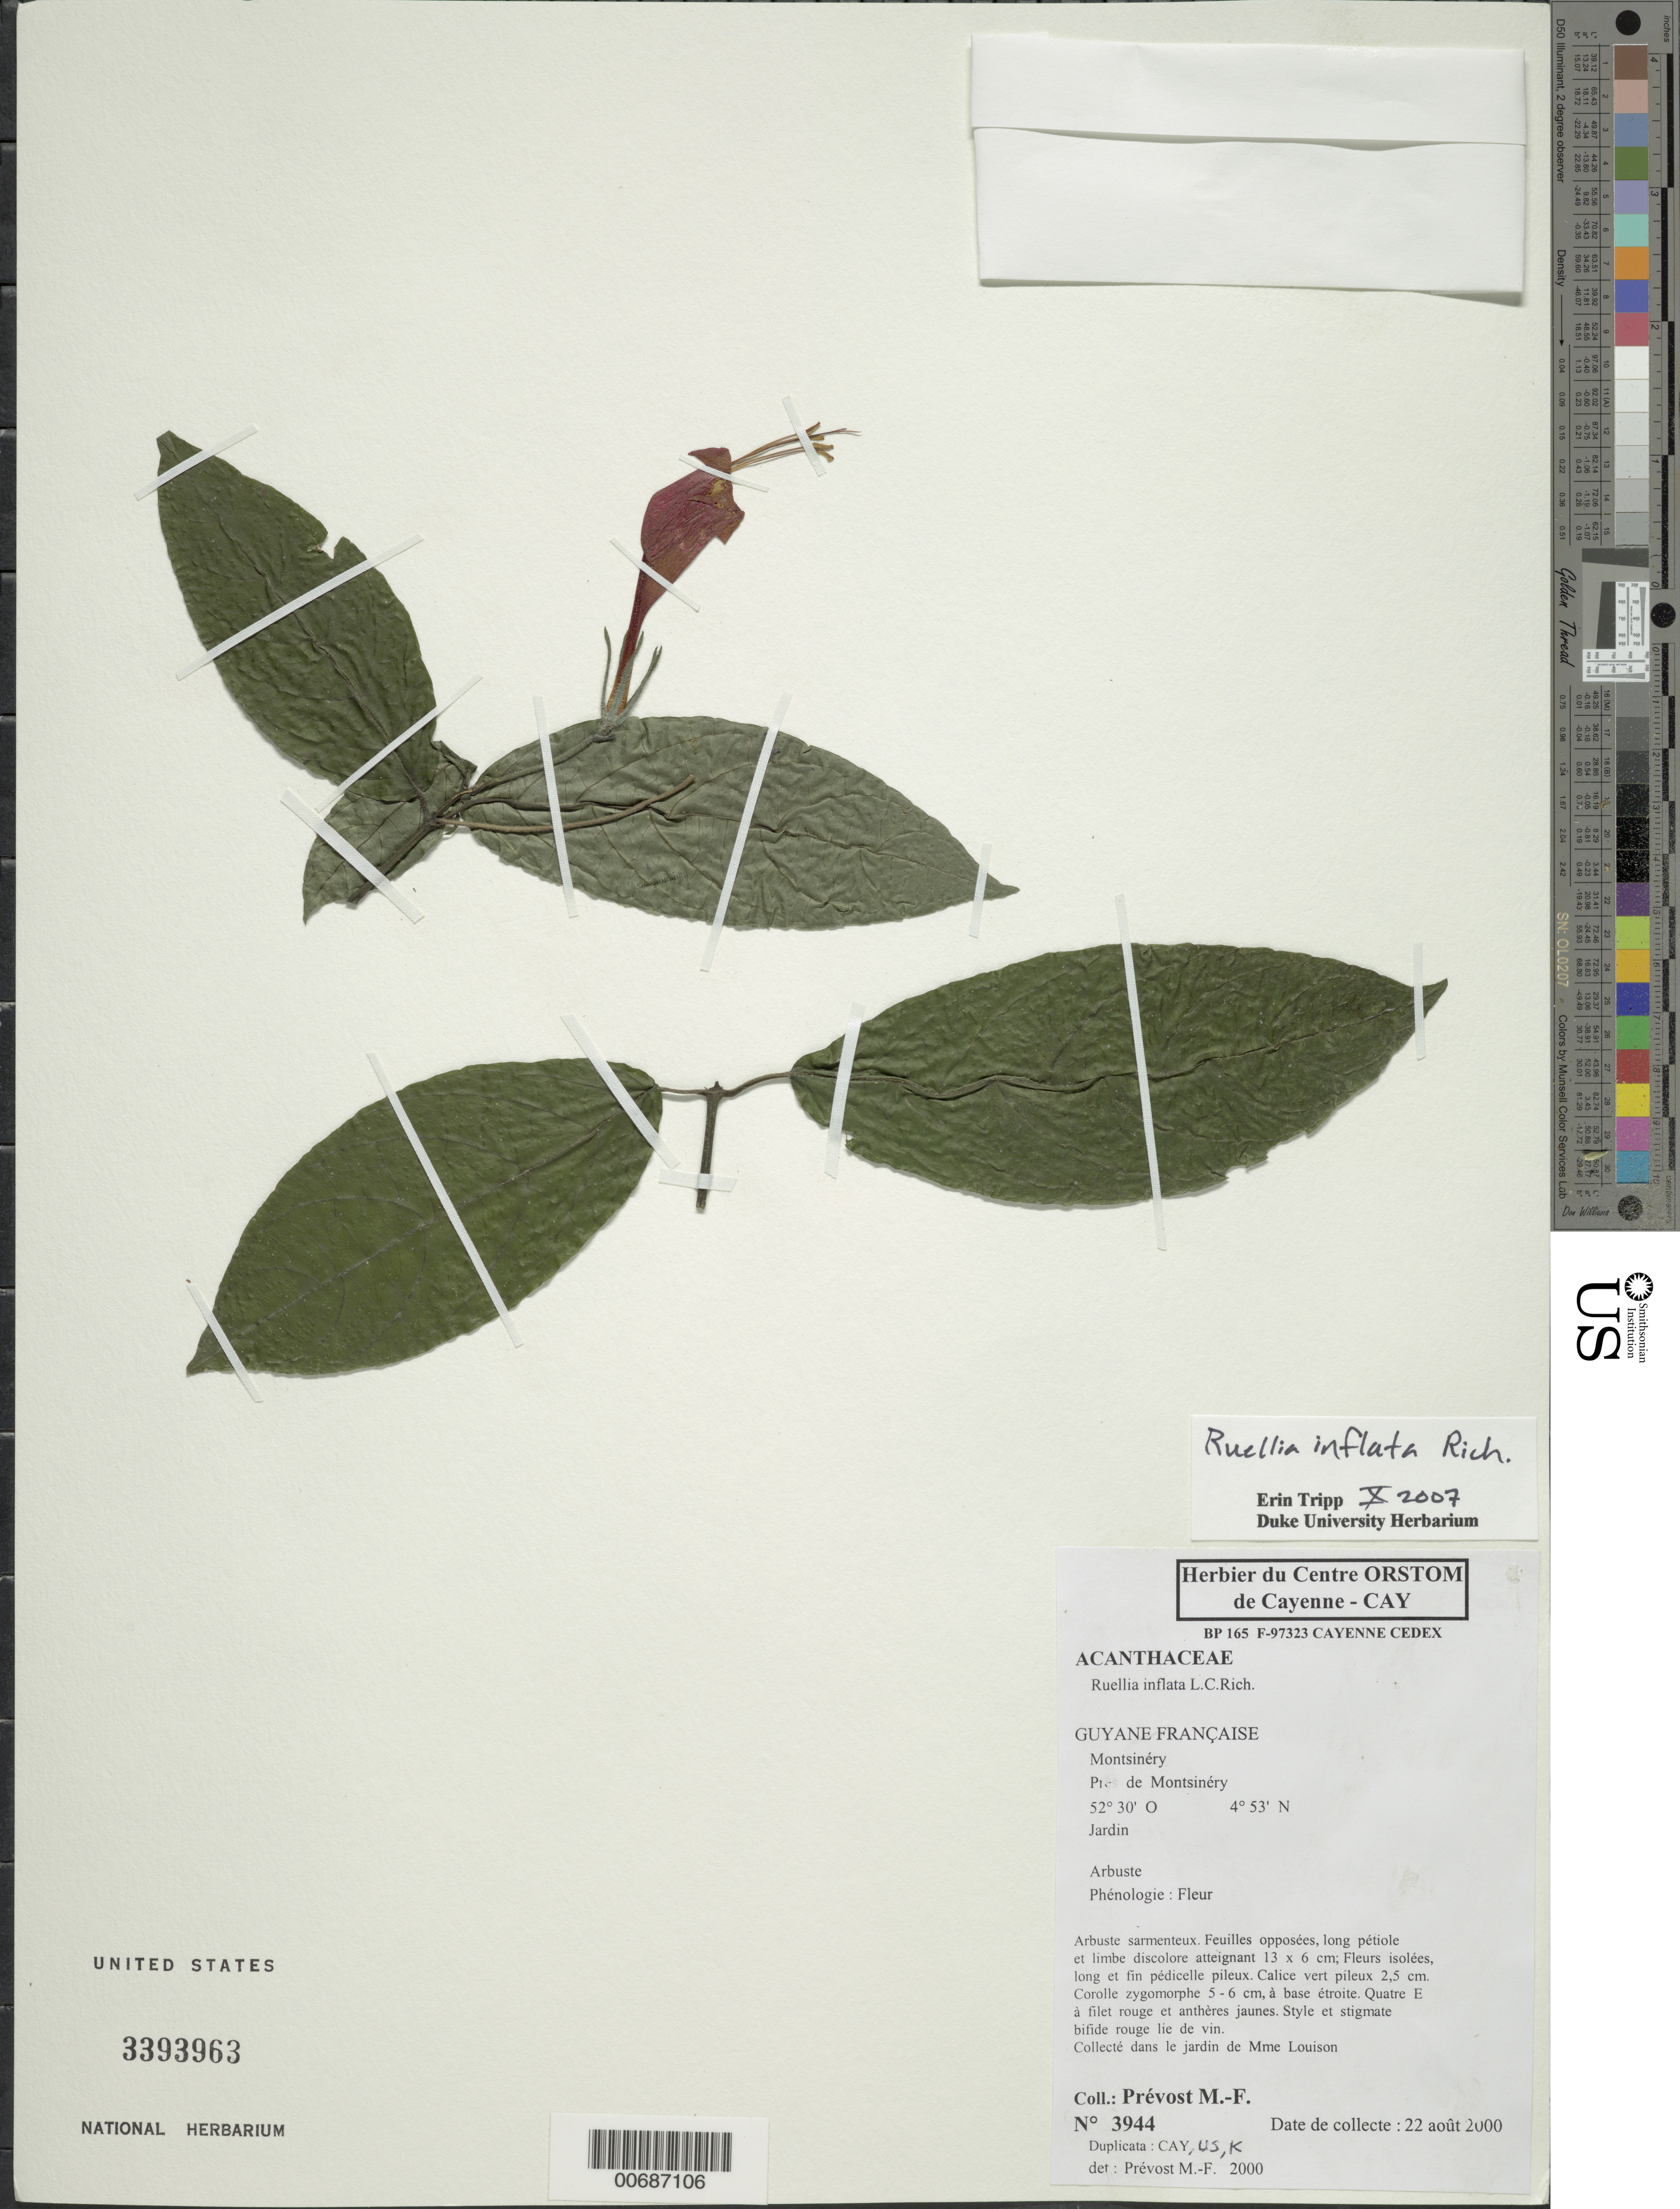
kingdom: Plantae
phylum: Tracheophyta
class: Magnoliopsida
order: Lamiales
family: Acanthaceae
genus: Ruellia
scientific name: Ruellia inflata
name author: Rich.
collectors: M.-F. Prévost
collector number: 3944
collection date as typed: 22-Aug-00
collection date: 2000-08-22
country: French Guiana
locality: Montsinéry, Prés de Montsinéry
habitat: Garden of Mme Louison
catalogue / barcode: US 3393963